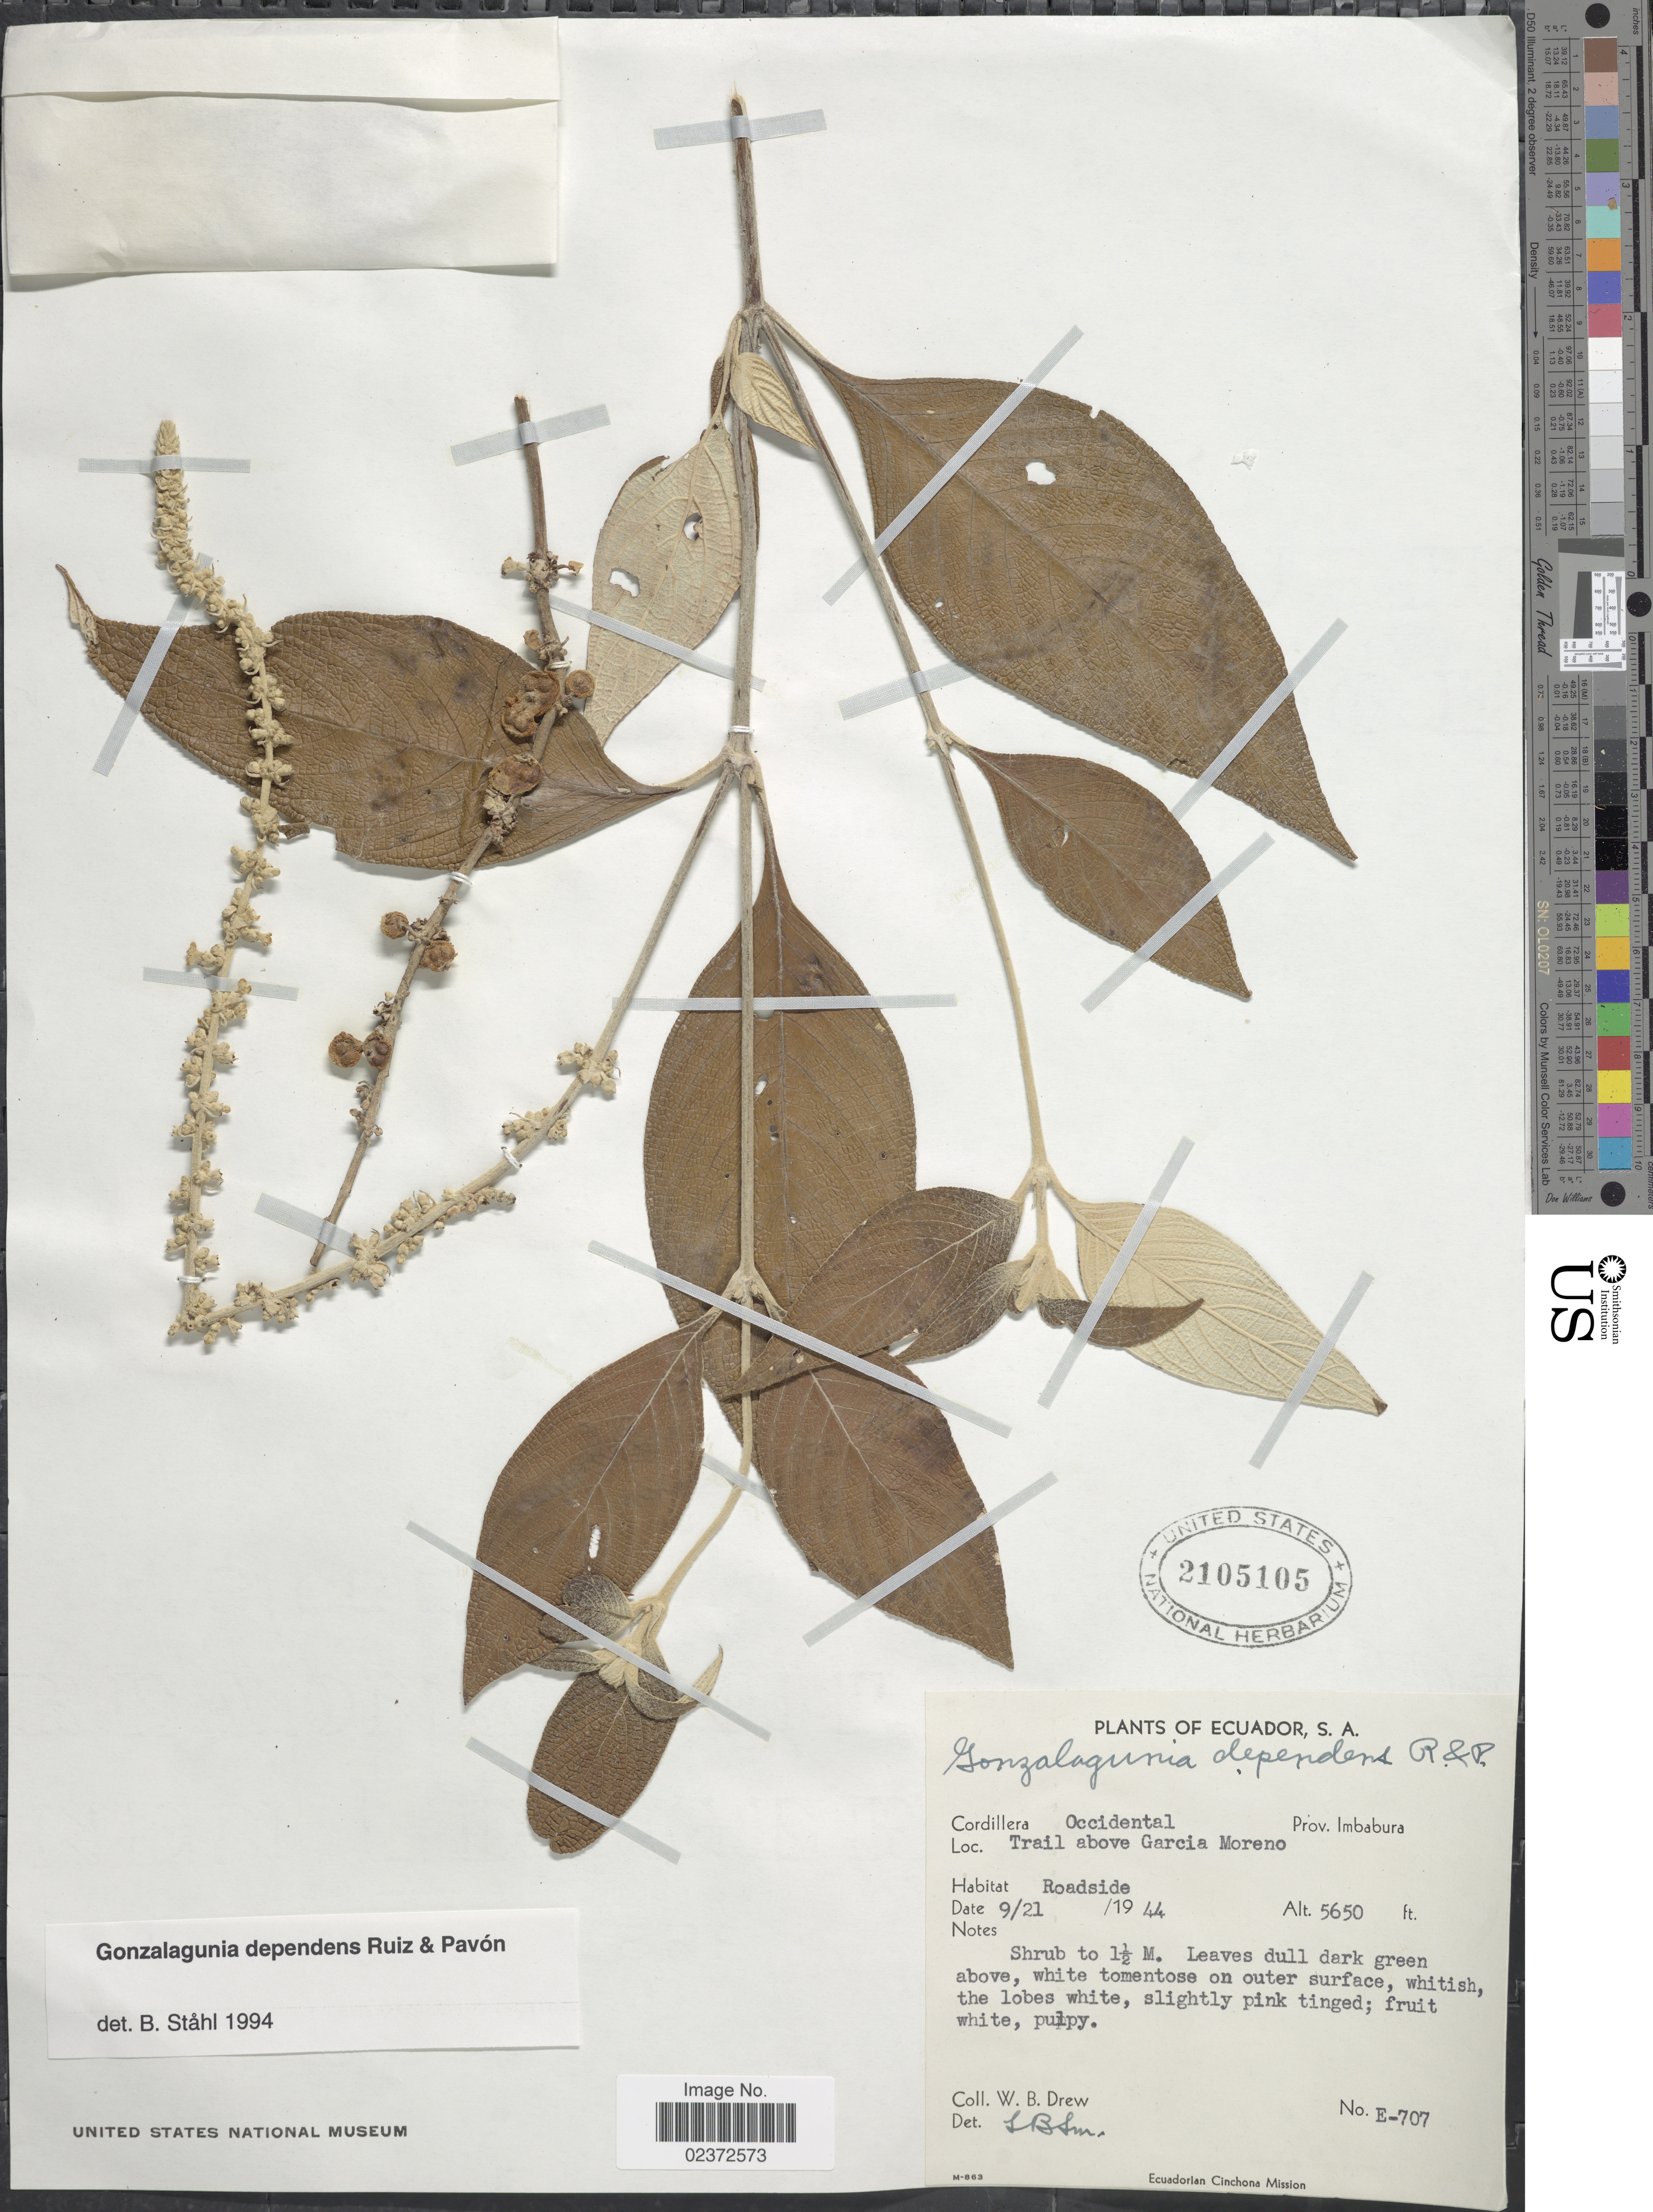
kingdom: Plantae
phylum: Tracheophyta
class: Magnoliopsida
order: Gentianales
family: Rubiaceae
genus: Gonzalagunia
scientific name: Gonzalagunia dependens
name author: Ruiz & Pav.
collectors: W. B. Drew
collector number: E-707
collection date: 1944-09-21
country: Ecuador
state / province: Imbabura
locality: Cordillera Oriental. Trail above Garcia Moreno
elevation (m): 1722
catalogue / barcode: US 2105105